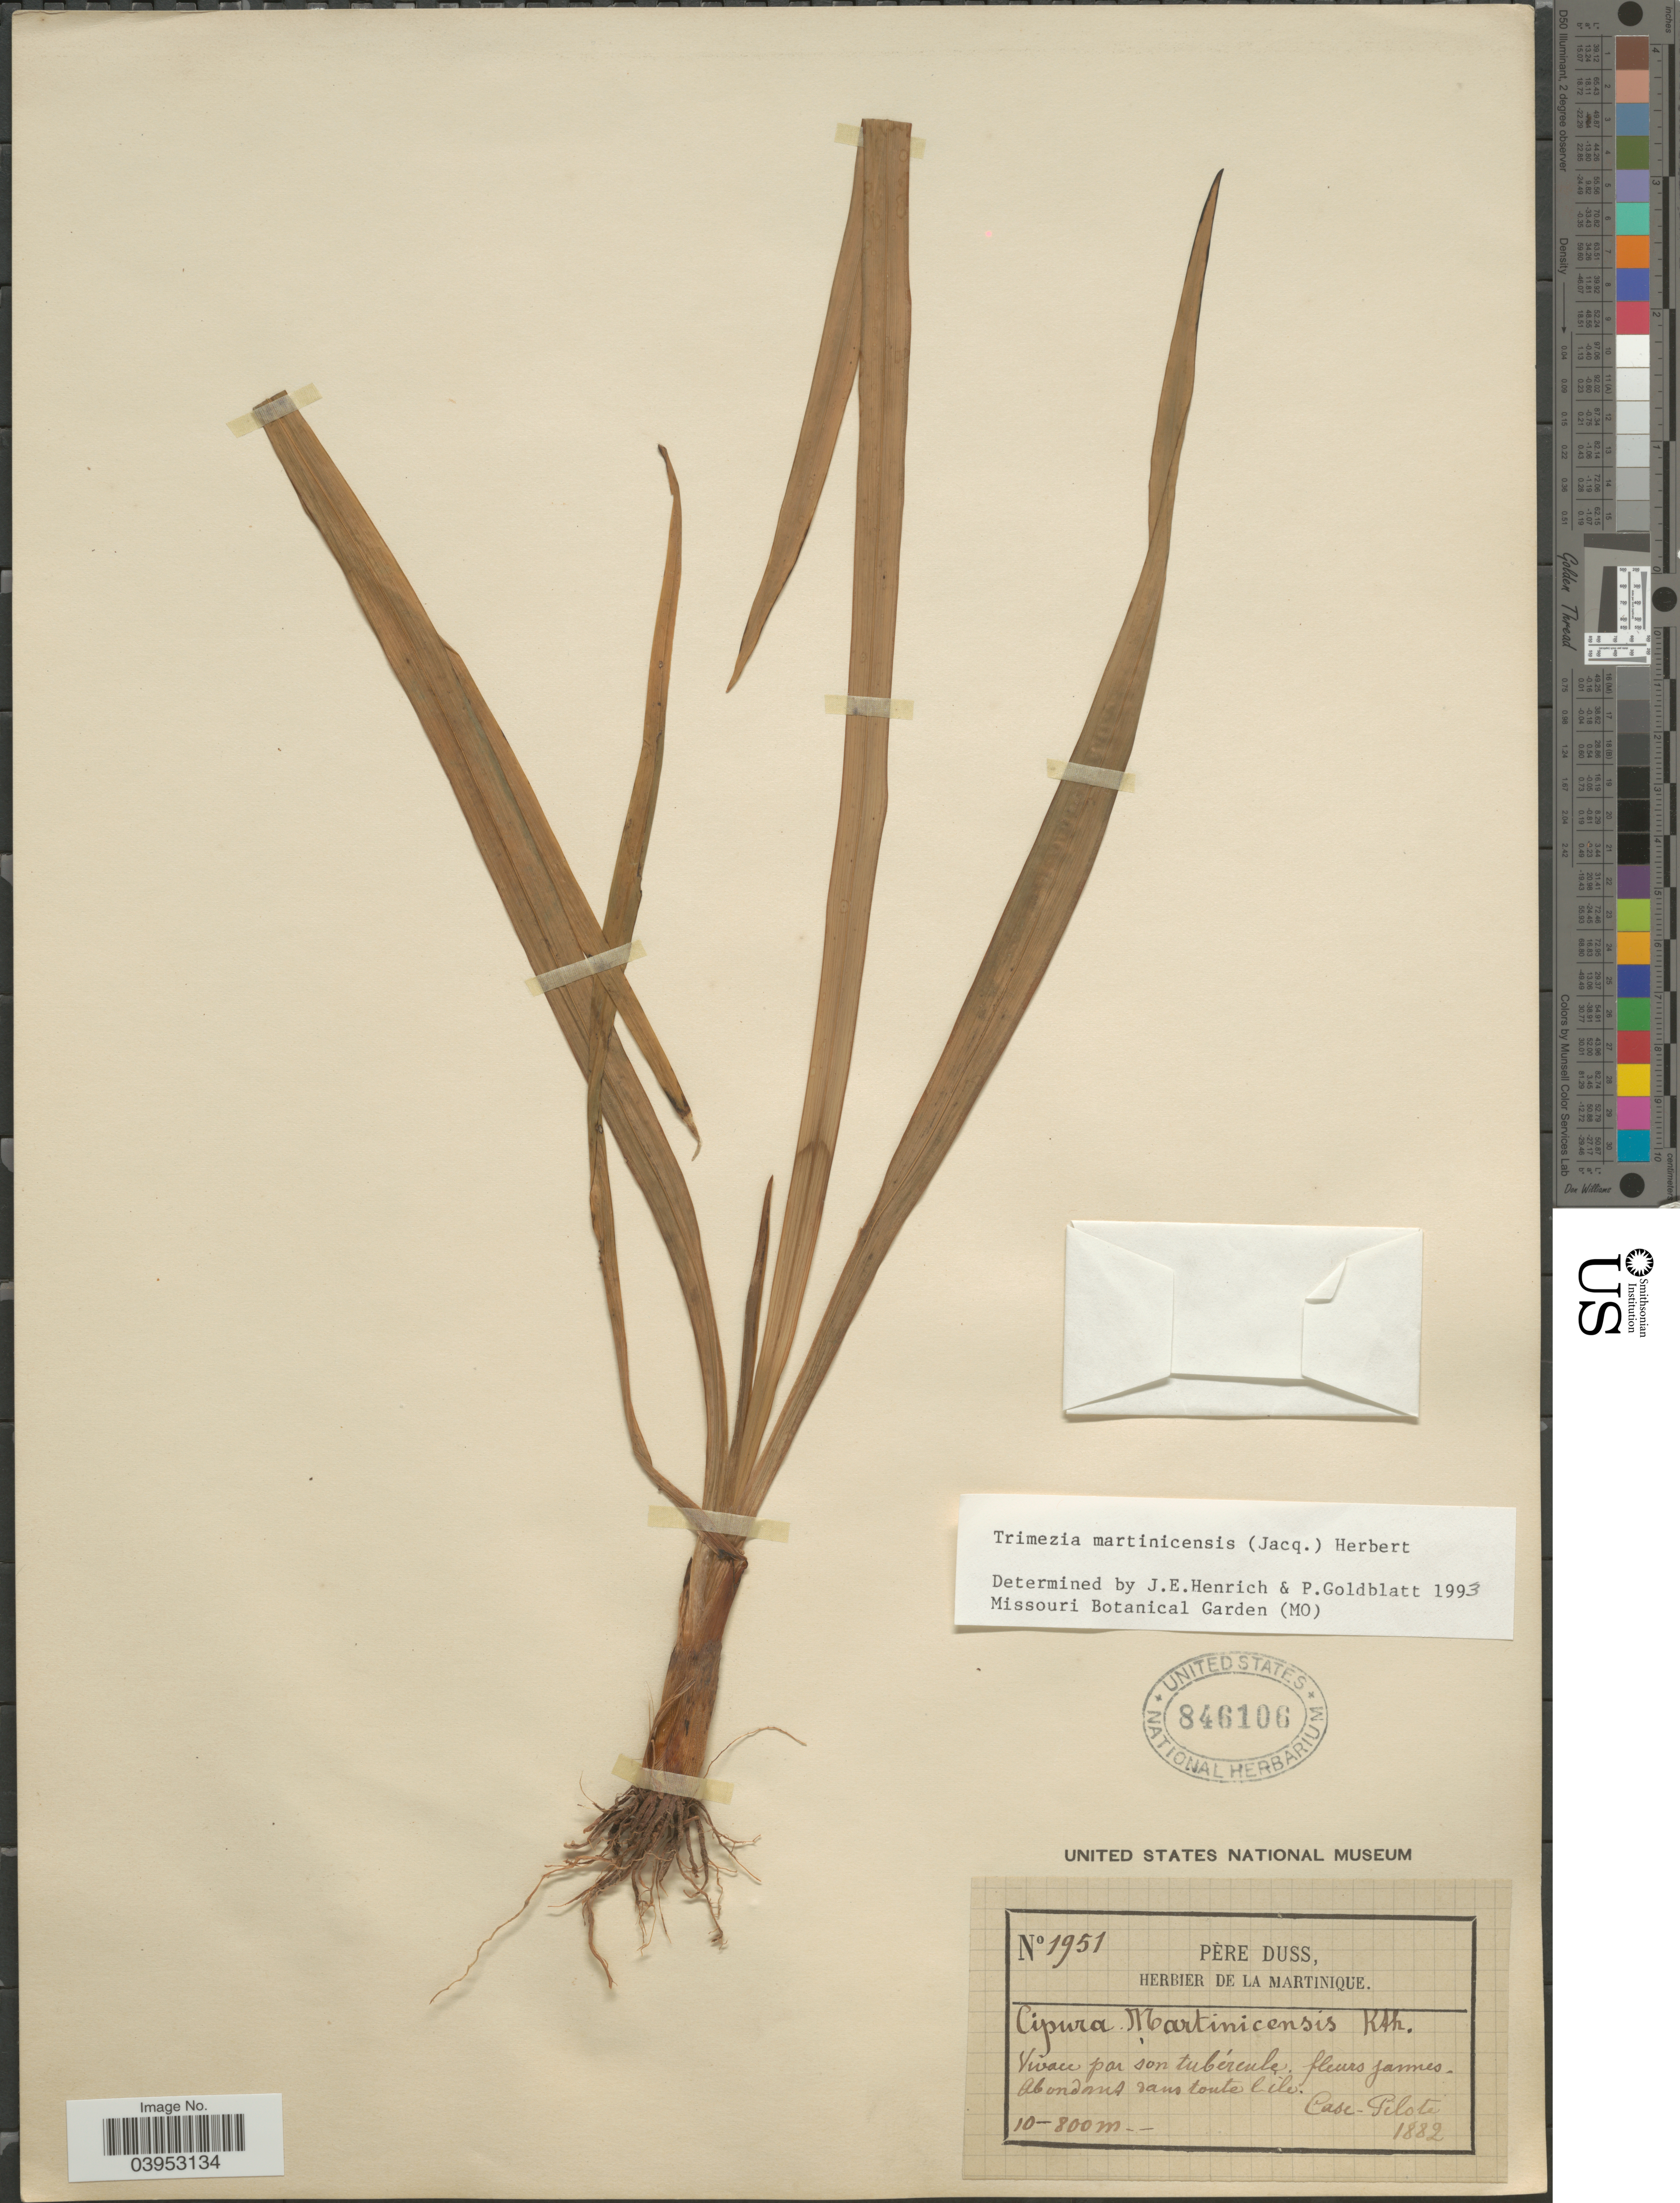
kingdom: Plantae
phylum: Tracheophyta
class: Liliopsida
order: Asparagales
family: Iridaceae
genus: Trimezia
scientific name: Trimezia martinicensis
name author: (Jacq.) Herb.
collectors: Père Duss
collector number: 1951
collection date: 1882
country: Martinique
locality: Case-Pilote.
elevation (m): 100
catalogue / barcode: US 846106